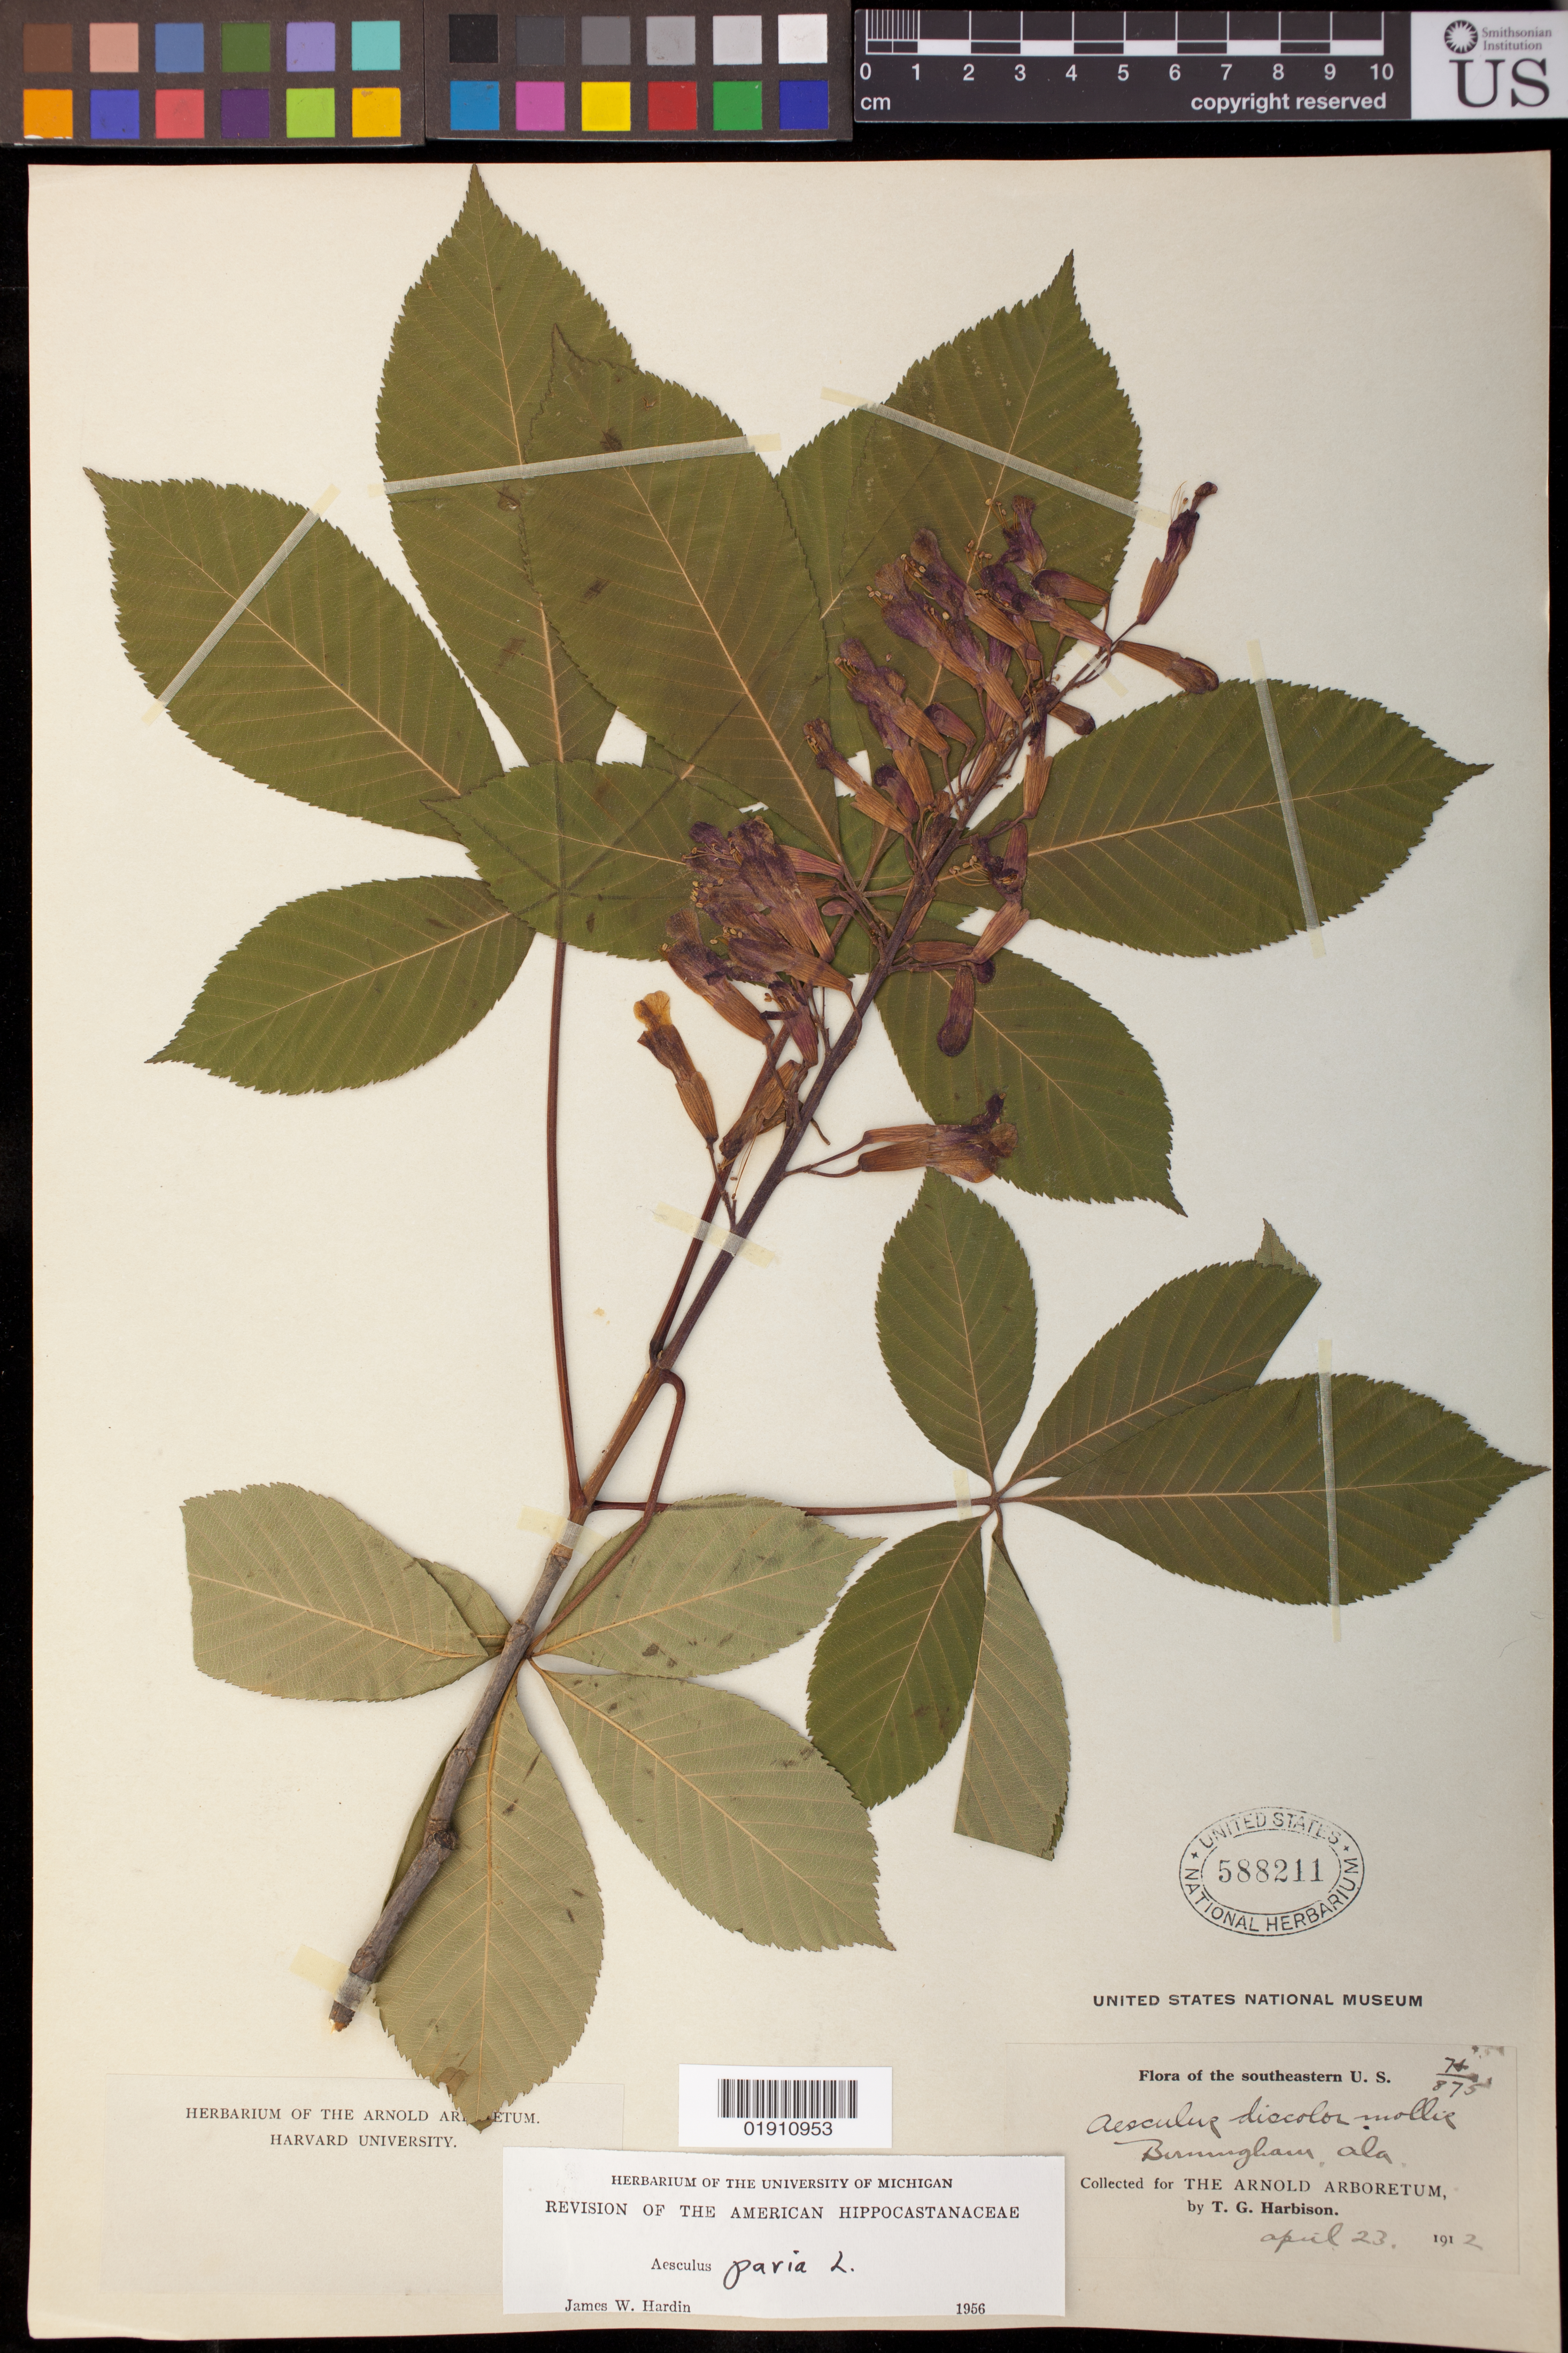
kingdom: Plantae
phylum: Tracheophyta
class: Magnoliopsida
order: Sapindales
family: Sapindaceae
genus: Aesculus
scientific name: Aesculus pavia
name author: L.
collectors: T. Harbison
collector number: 74/875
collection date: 1912-04-23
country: United States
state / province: Alabama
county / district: Jefferson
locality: Birmingham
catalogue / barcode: US 588211